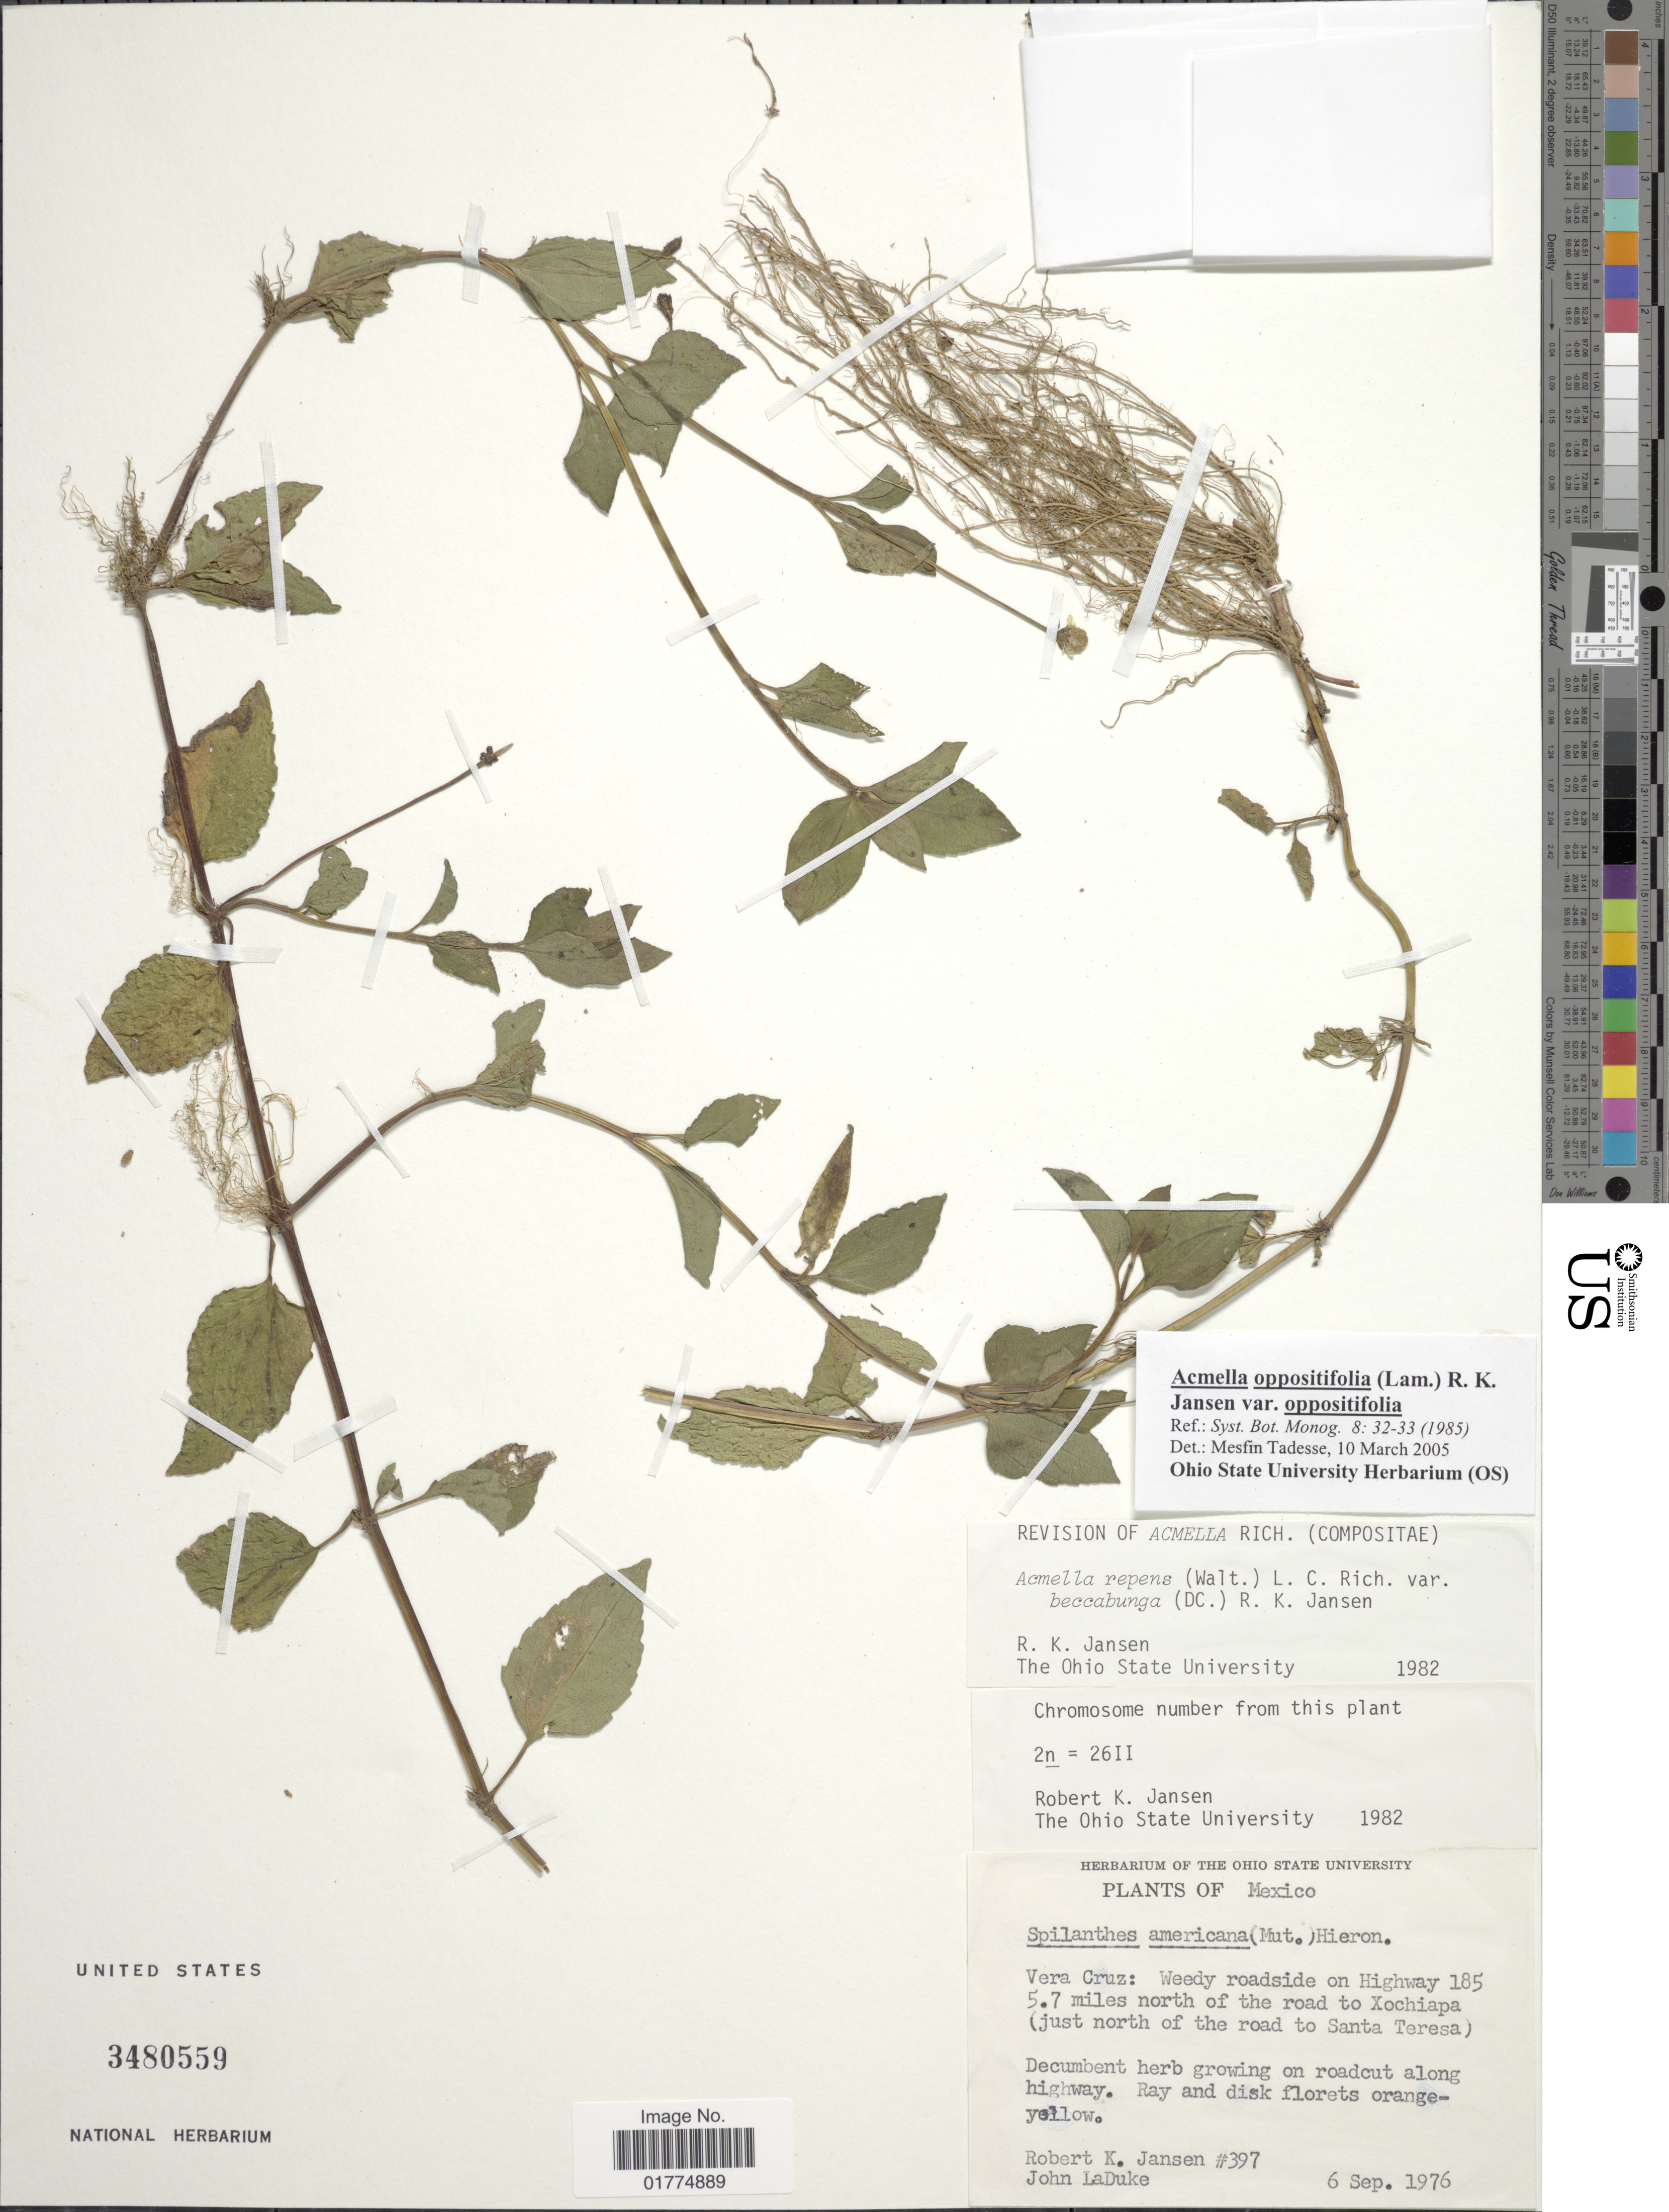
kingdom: Plantae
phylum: Tracheophyta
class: Magnoliopsida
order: Asterales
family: Asteraceae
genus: Acmella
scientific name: Acmella repens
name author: (Walter) Rich.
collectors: R. K. Jansen & J. Laduke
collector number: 397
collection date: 1976-09-06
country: Mexico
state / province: Veracruz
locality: Vera Cruz: Weedy roadside on Highway 185. 5.7 miles north of the road to Xochiapa (just north of the road to Santa Teresa)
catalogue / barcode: US 3480559